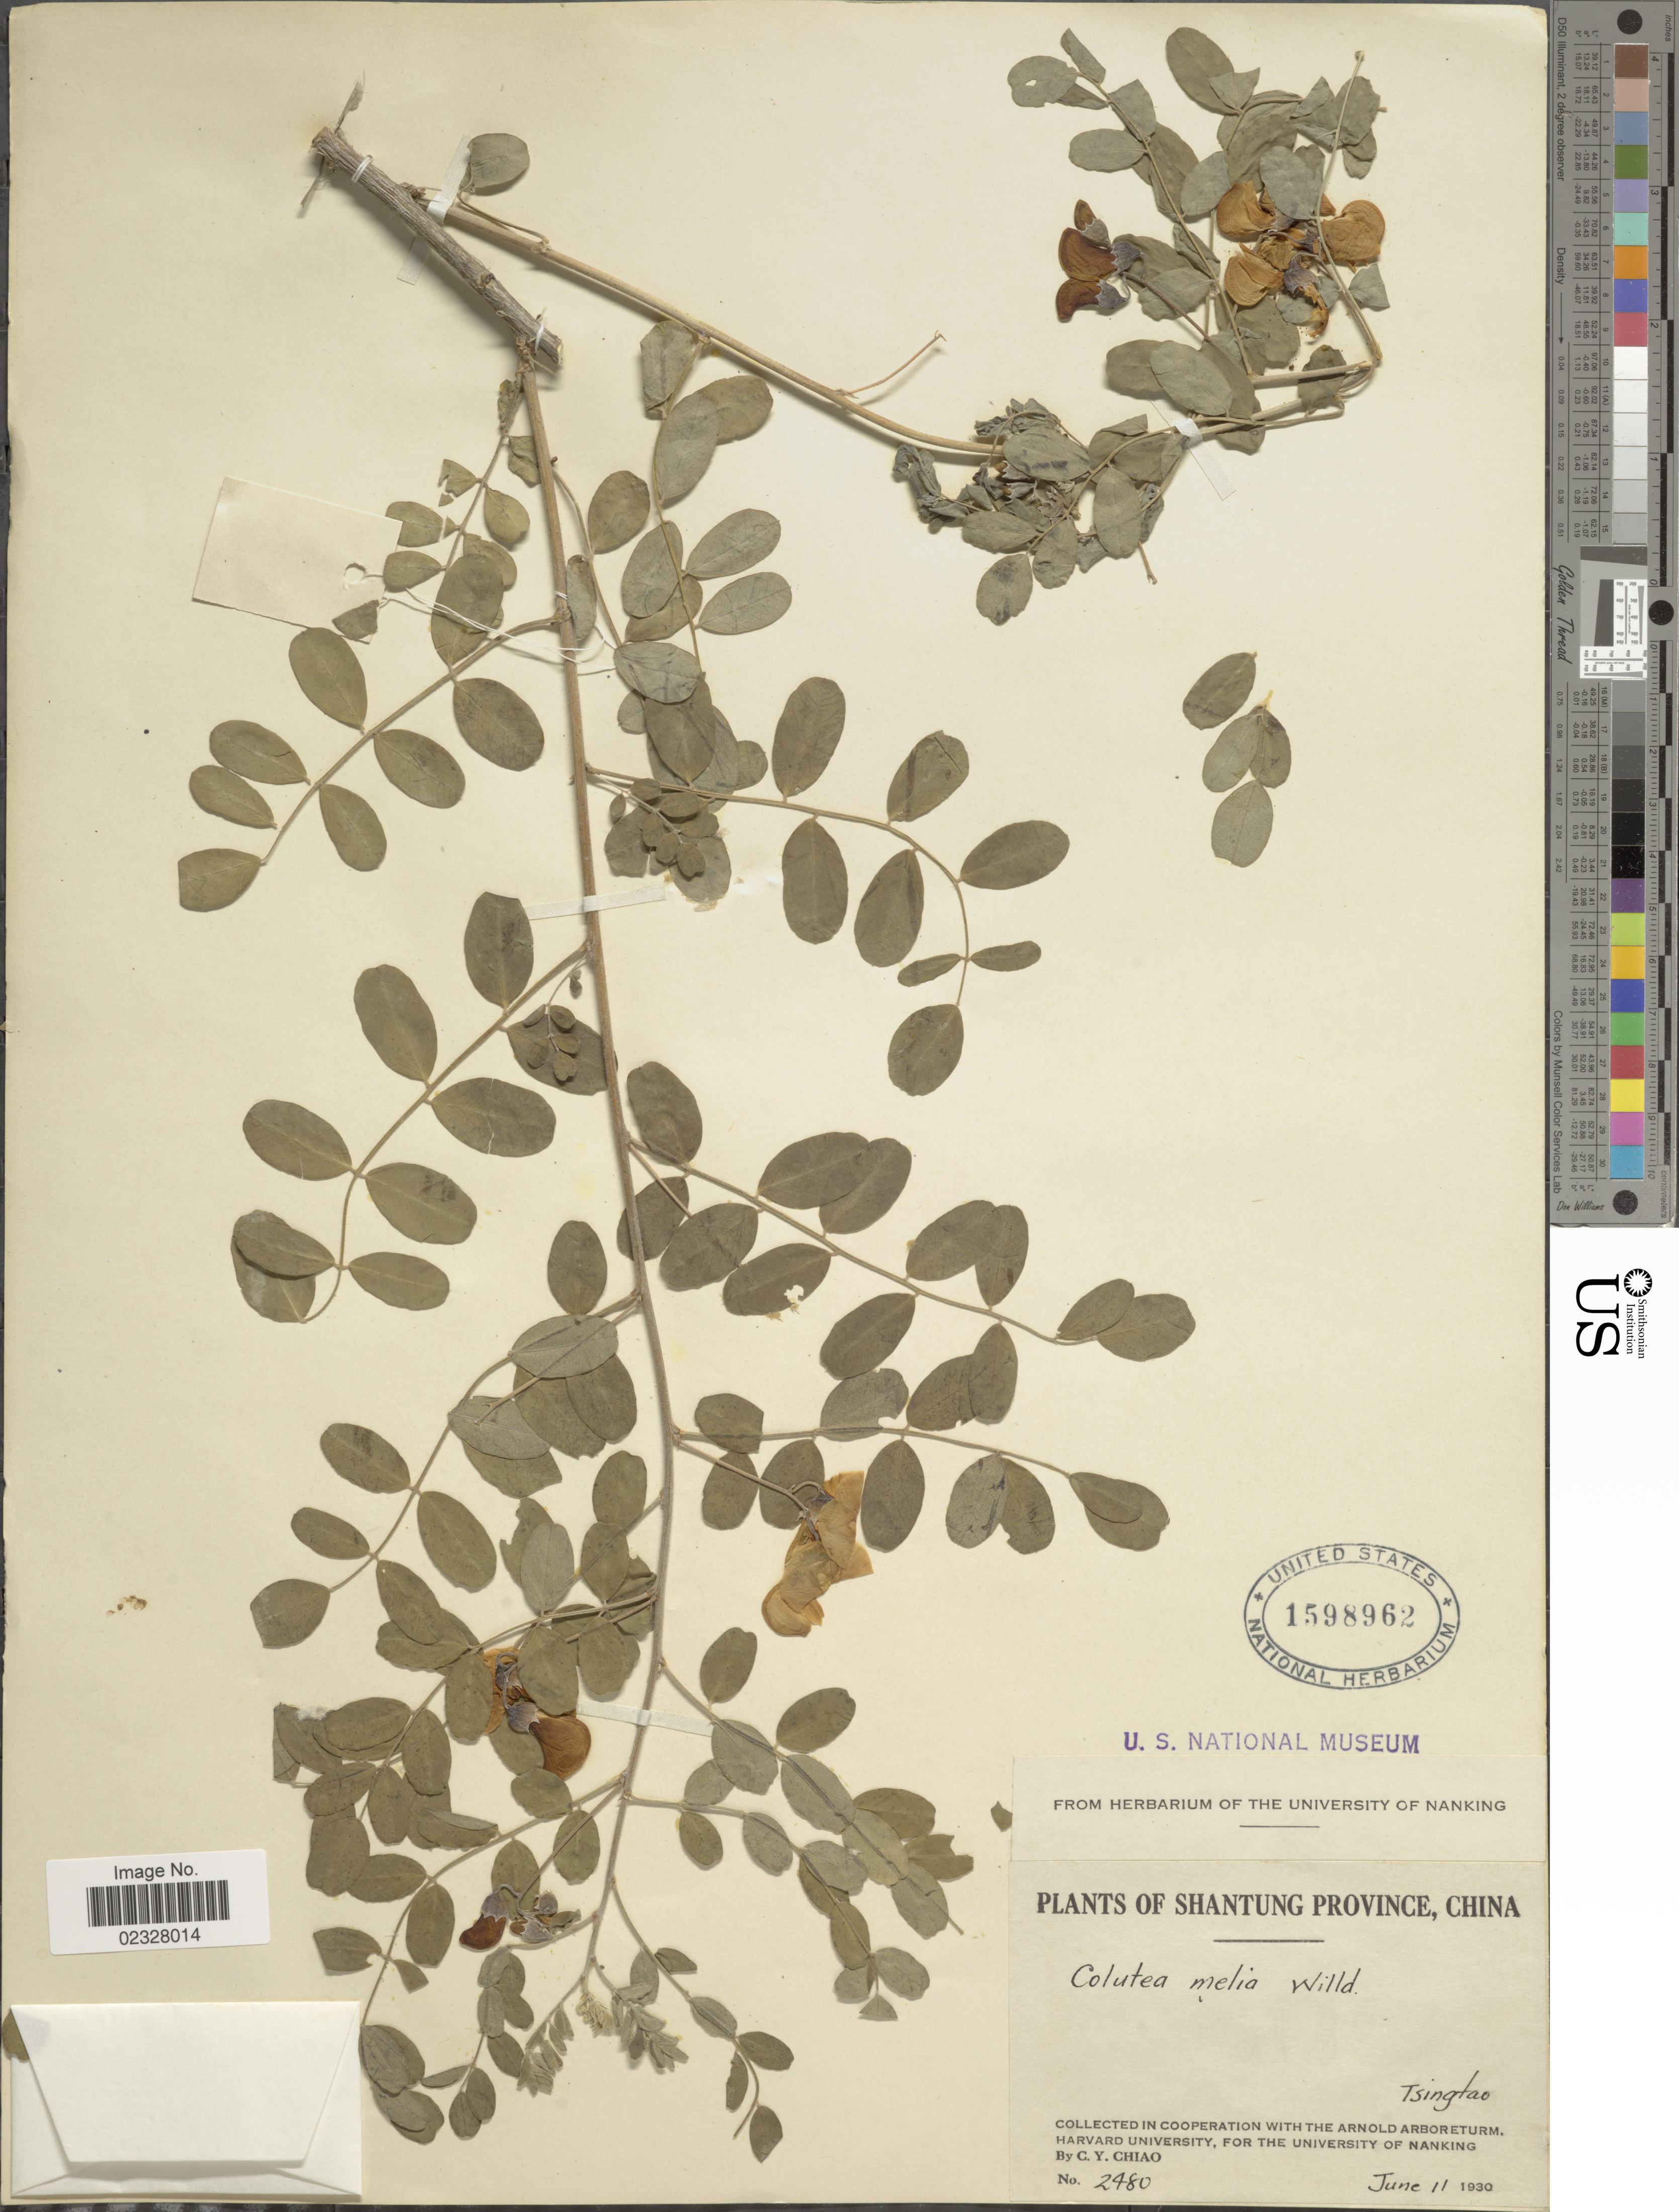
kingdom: Plantae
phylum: Tracheophyta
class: Magnoliopsida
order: Fabales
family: Fabaceae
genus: Colutea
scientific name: Colutea media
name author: Willd.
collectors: C. Y. Chiao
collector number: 2480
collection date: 1930-06-11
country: China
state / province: Shandong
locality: Shantung Province, First Park, Tsingtao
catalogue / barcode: US 1598962